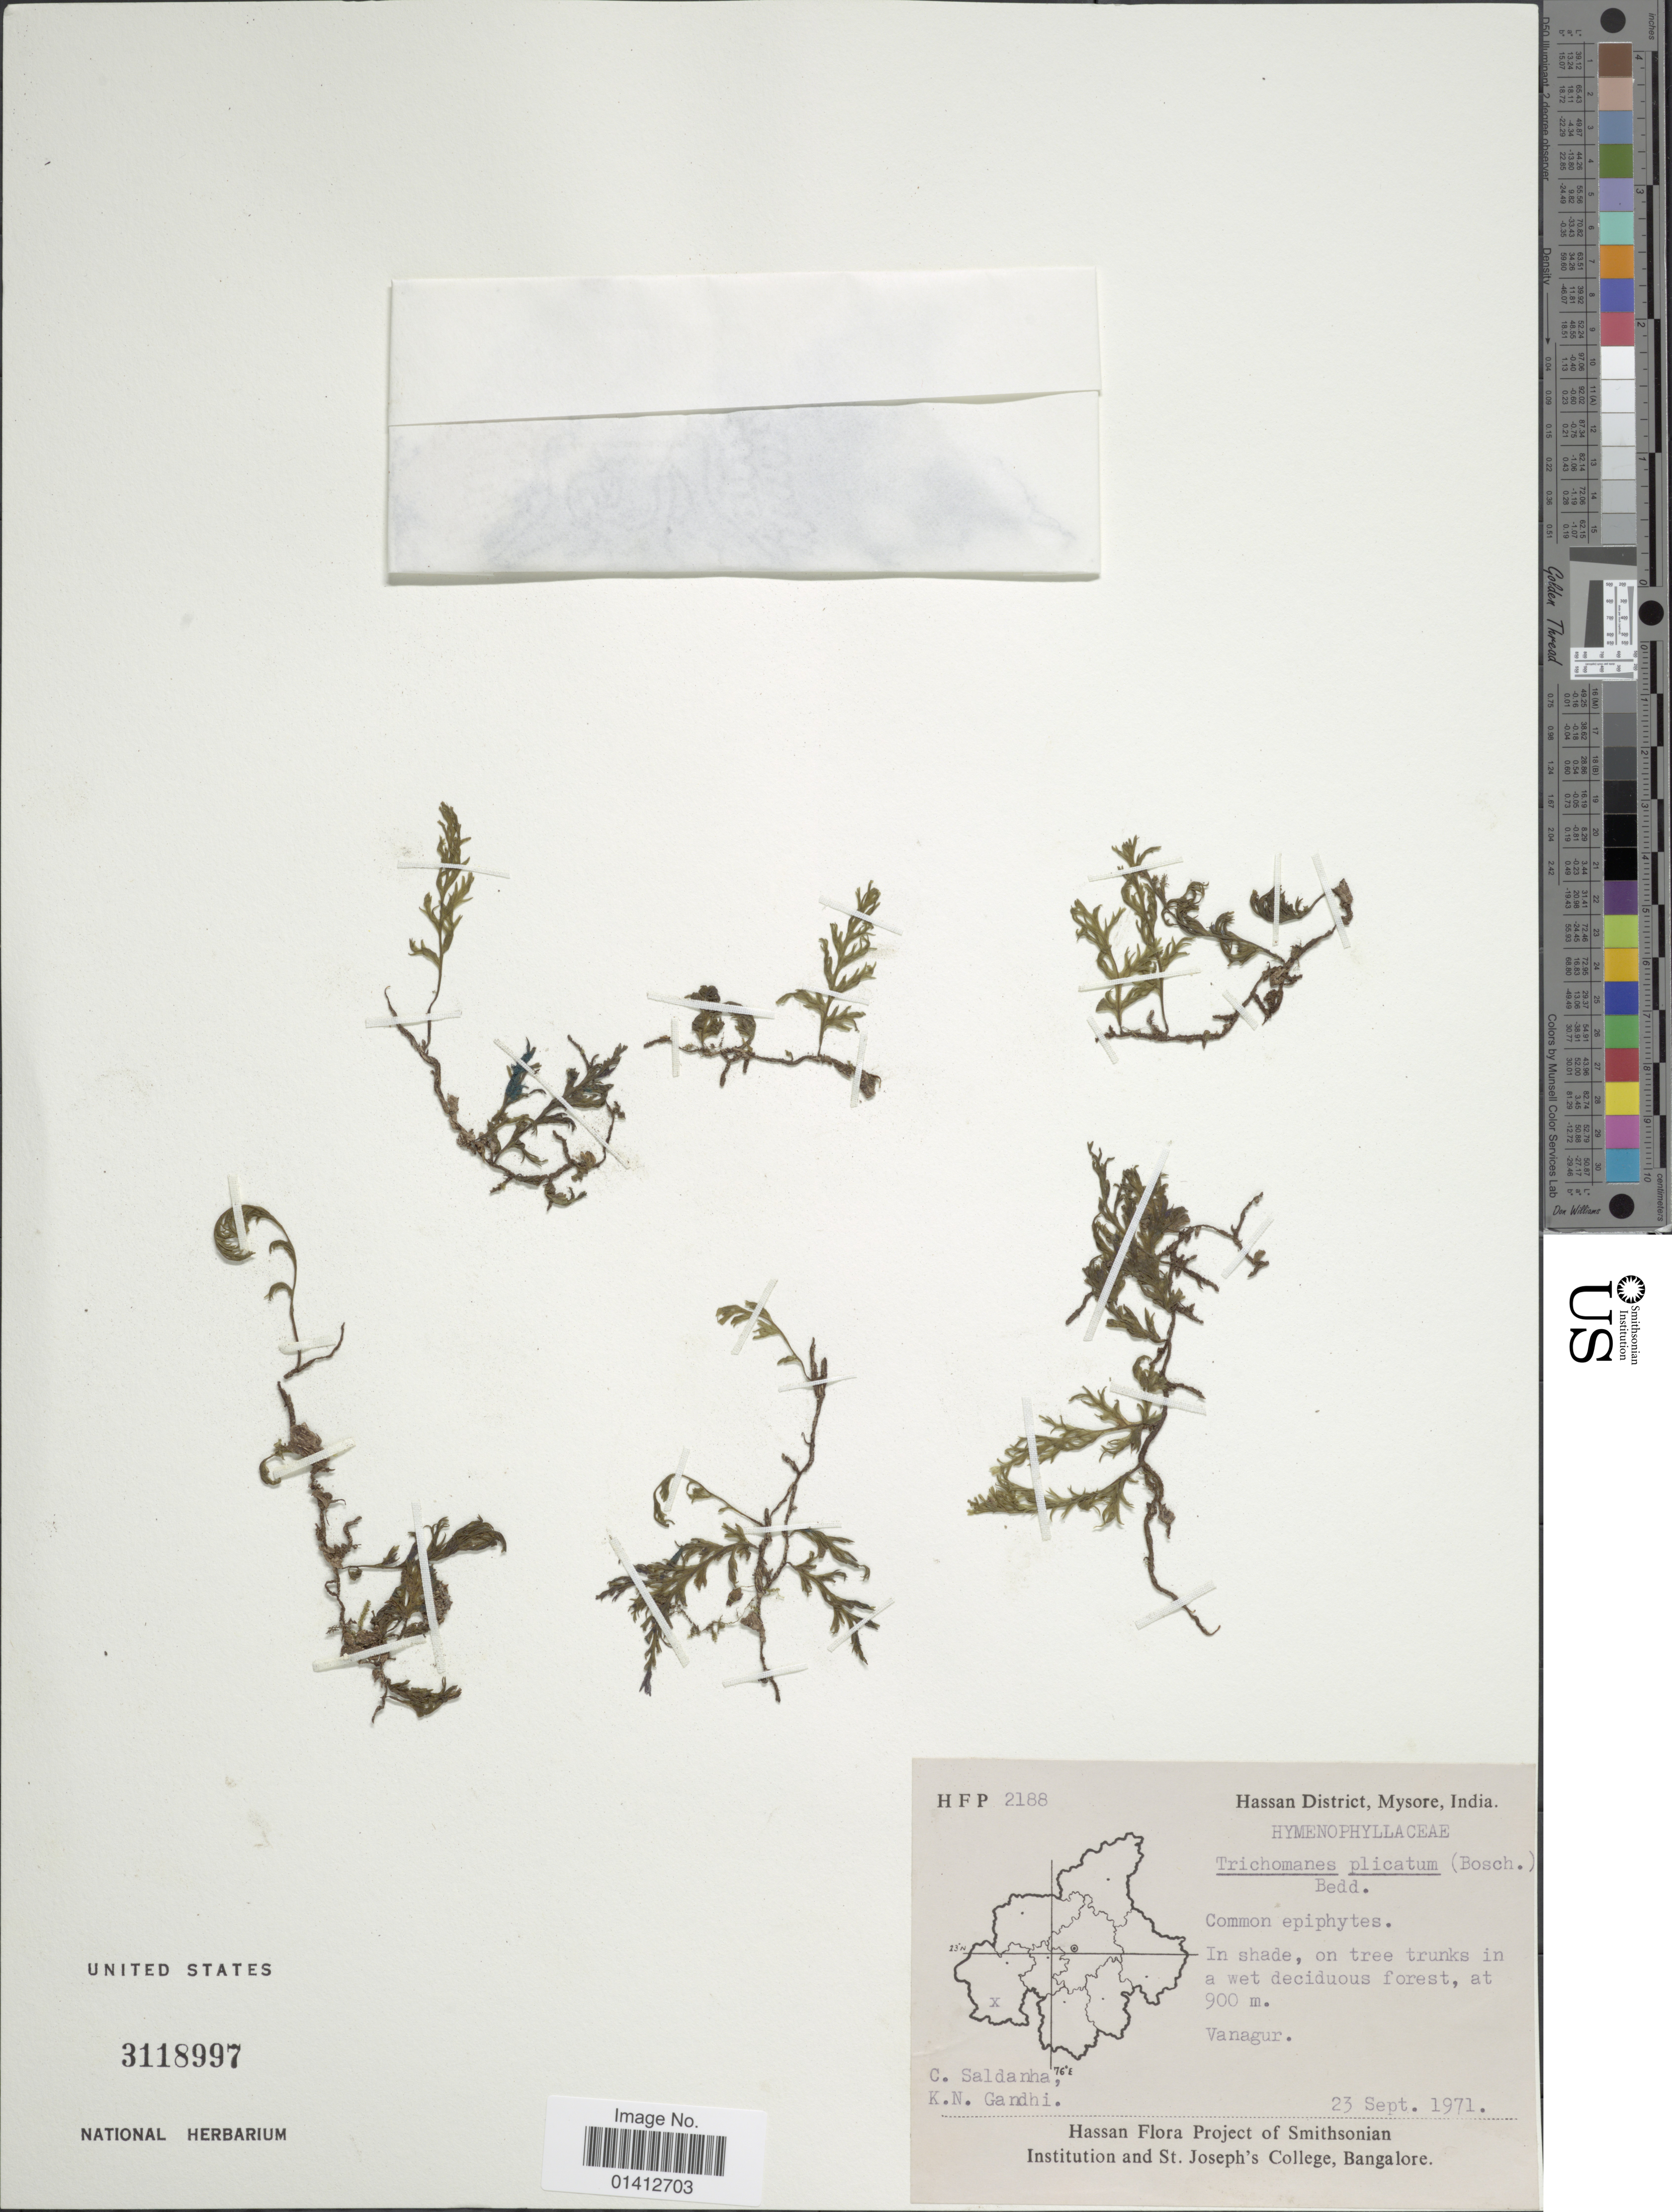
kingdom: Plantae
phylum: Tracheophyta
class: Polypodiopsida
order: Hymenophyllales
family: Hymenophyllaceae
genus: Crepidomanes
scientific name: Crepidomanes campanulatum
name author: (Roxb.) Panigrahi & Singh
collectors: C. Saldanha & K. N. Gandhi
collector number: H F P 2188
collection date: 1971-09-23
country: India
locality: Hassan District, Mysore, Vanagur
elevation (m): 900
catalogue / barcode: US 3118997